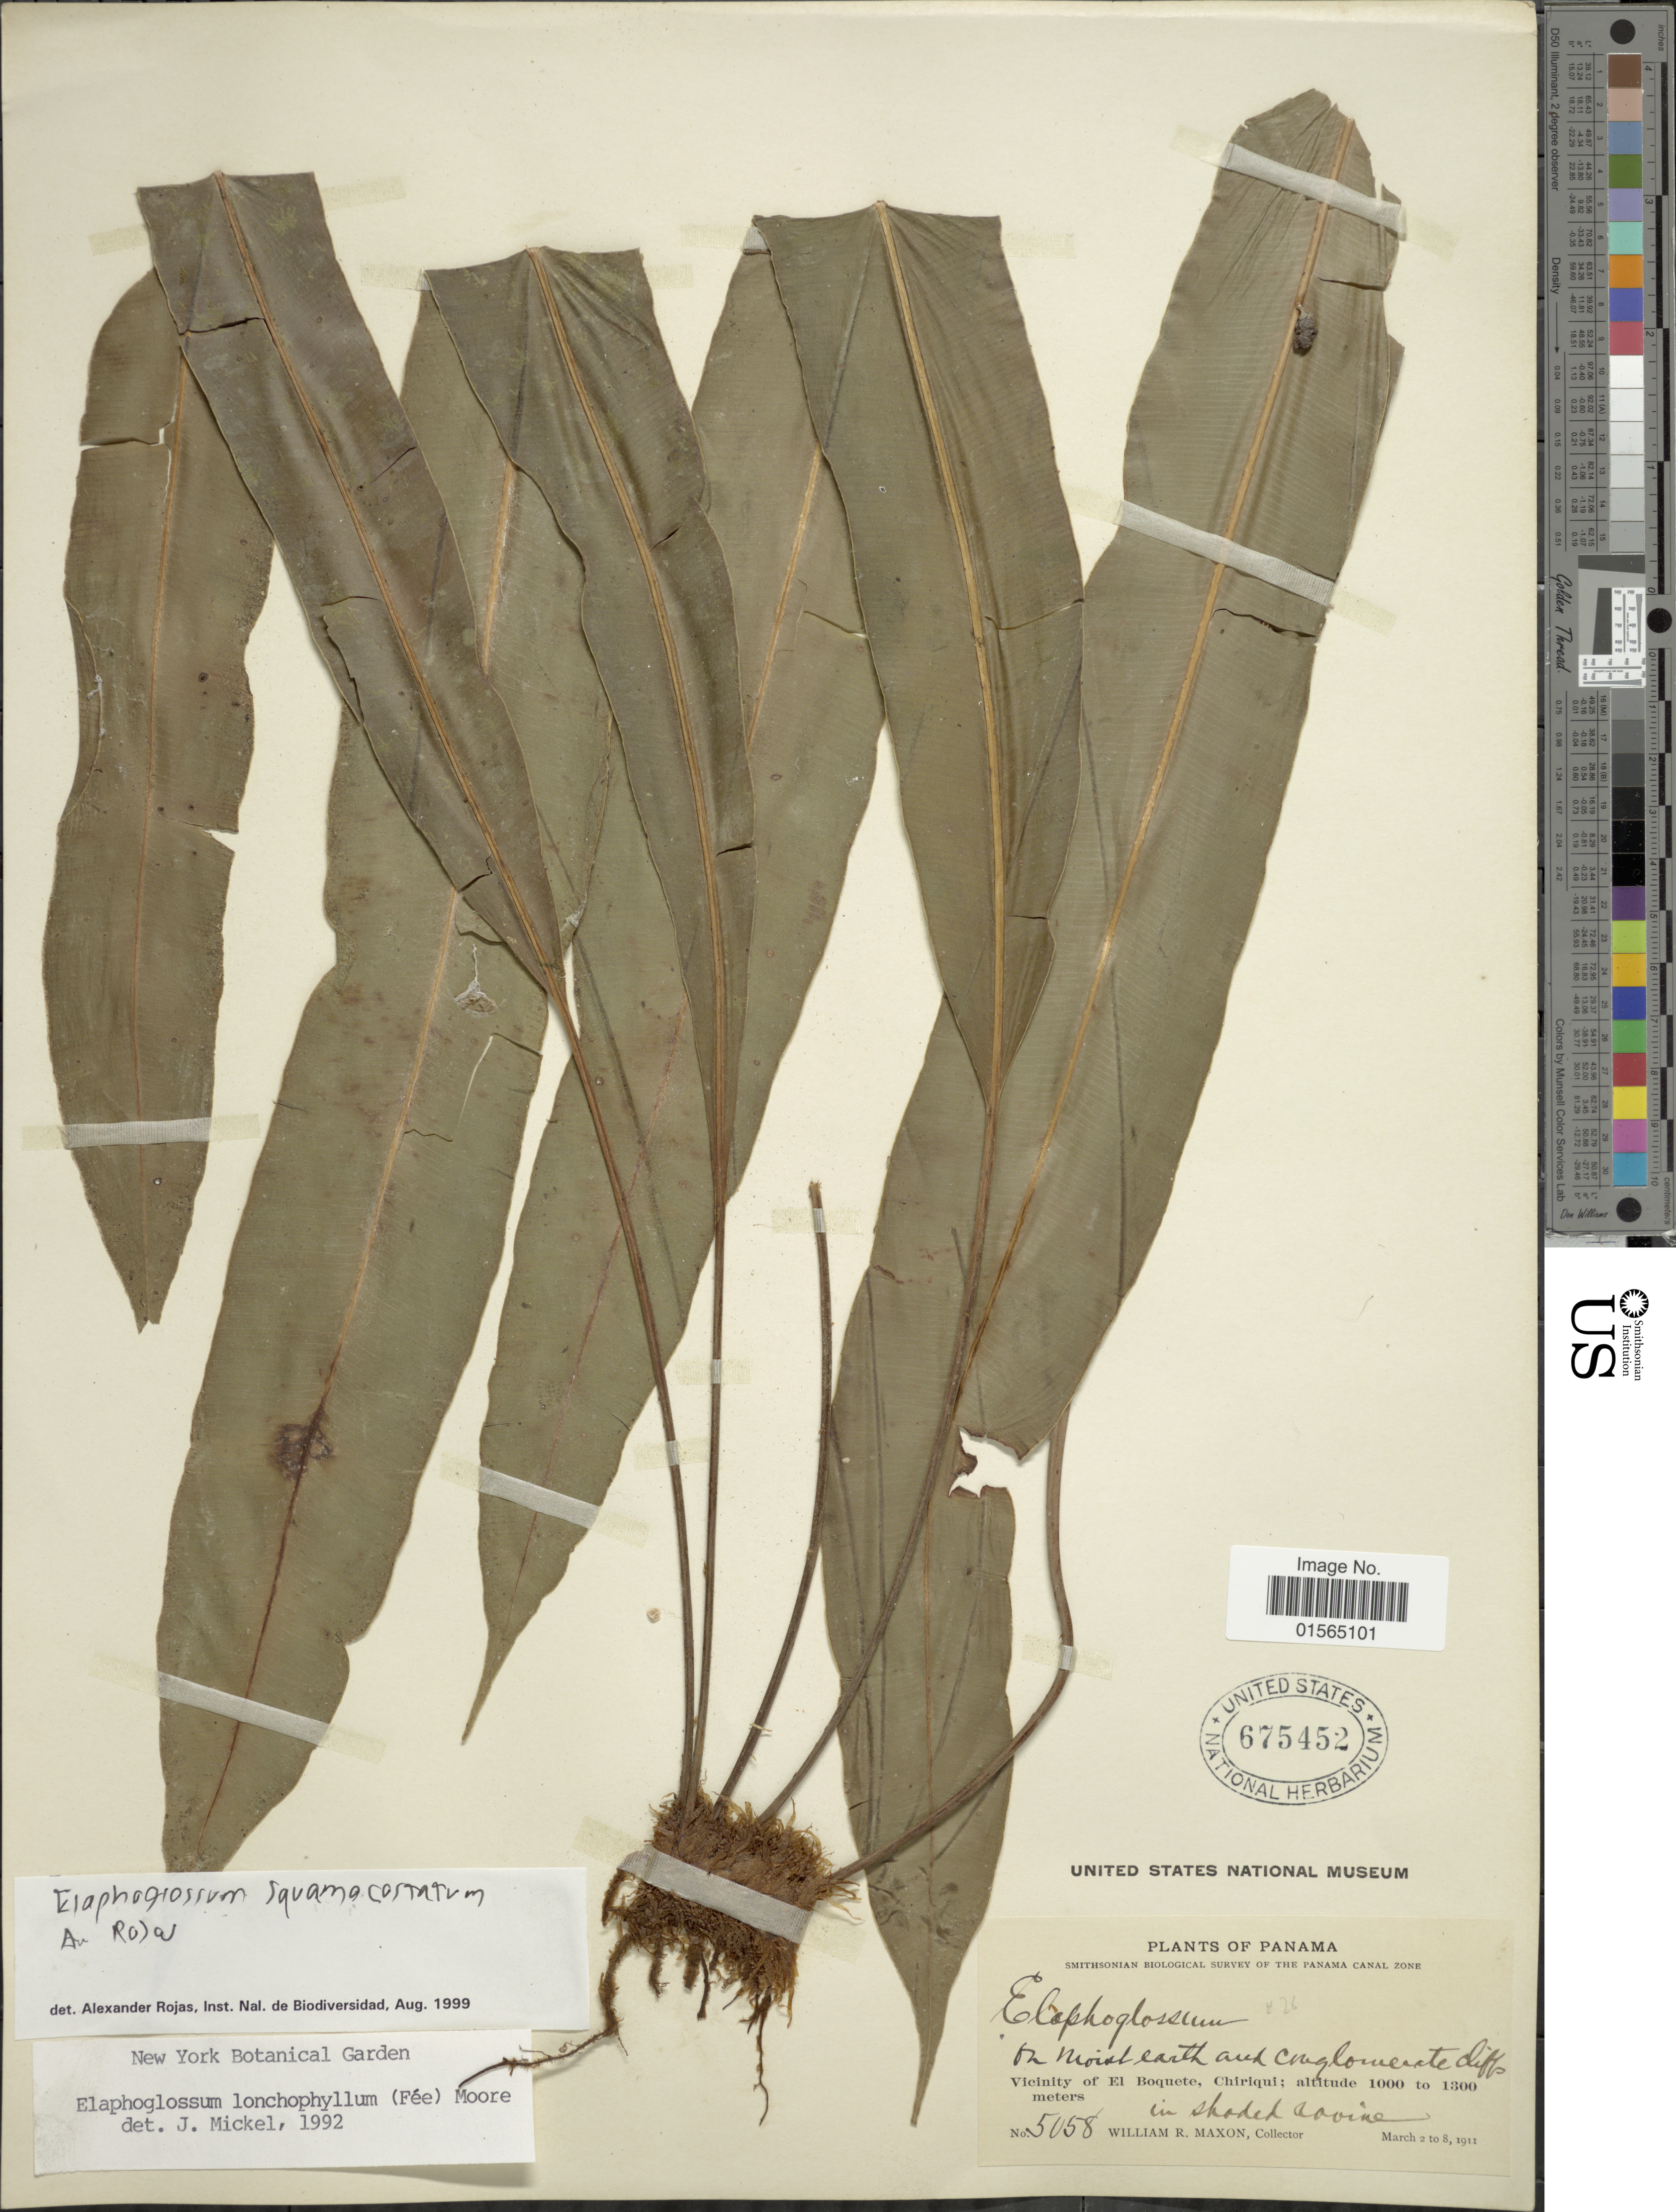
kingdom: Plantae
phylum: Tracheophyta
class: Polypodiopsida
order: Polypodiales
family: Dryopteridaceae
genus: Elaphoglossum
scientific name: Elaphoglossum squamatocostatum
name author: A. Rojas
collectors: W. R. Maxon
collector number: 5085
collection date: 1911-03-02/1911-03-08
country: Panama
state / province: Chiriqui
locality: Vicinity of El Boquete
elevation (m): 1000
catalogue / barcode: US 675452